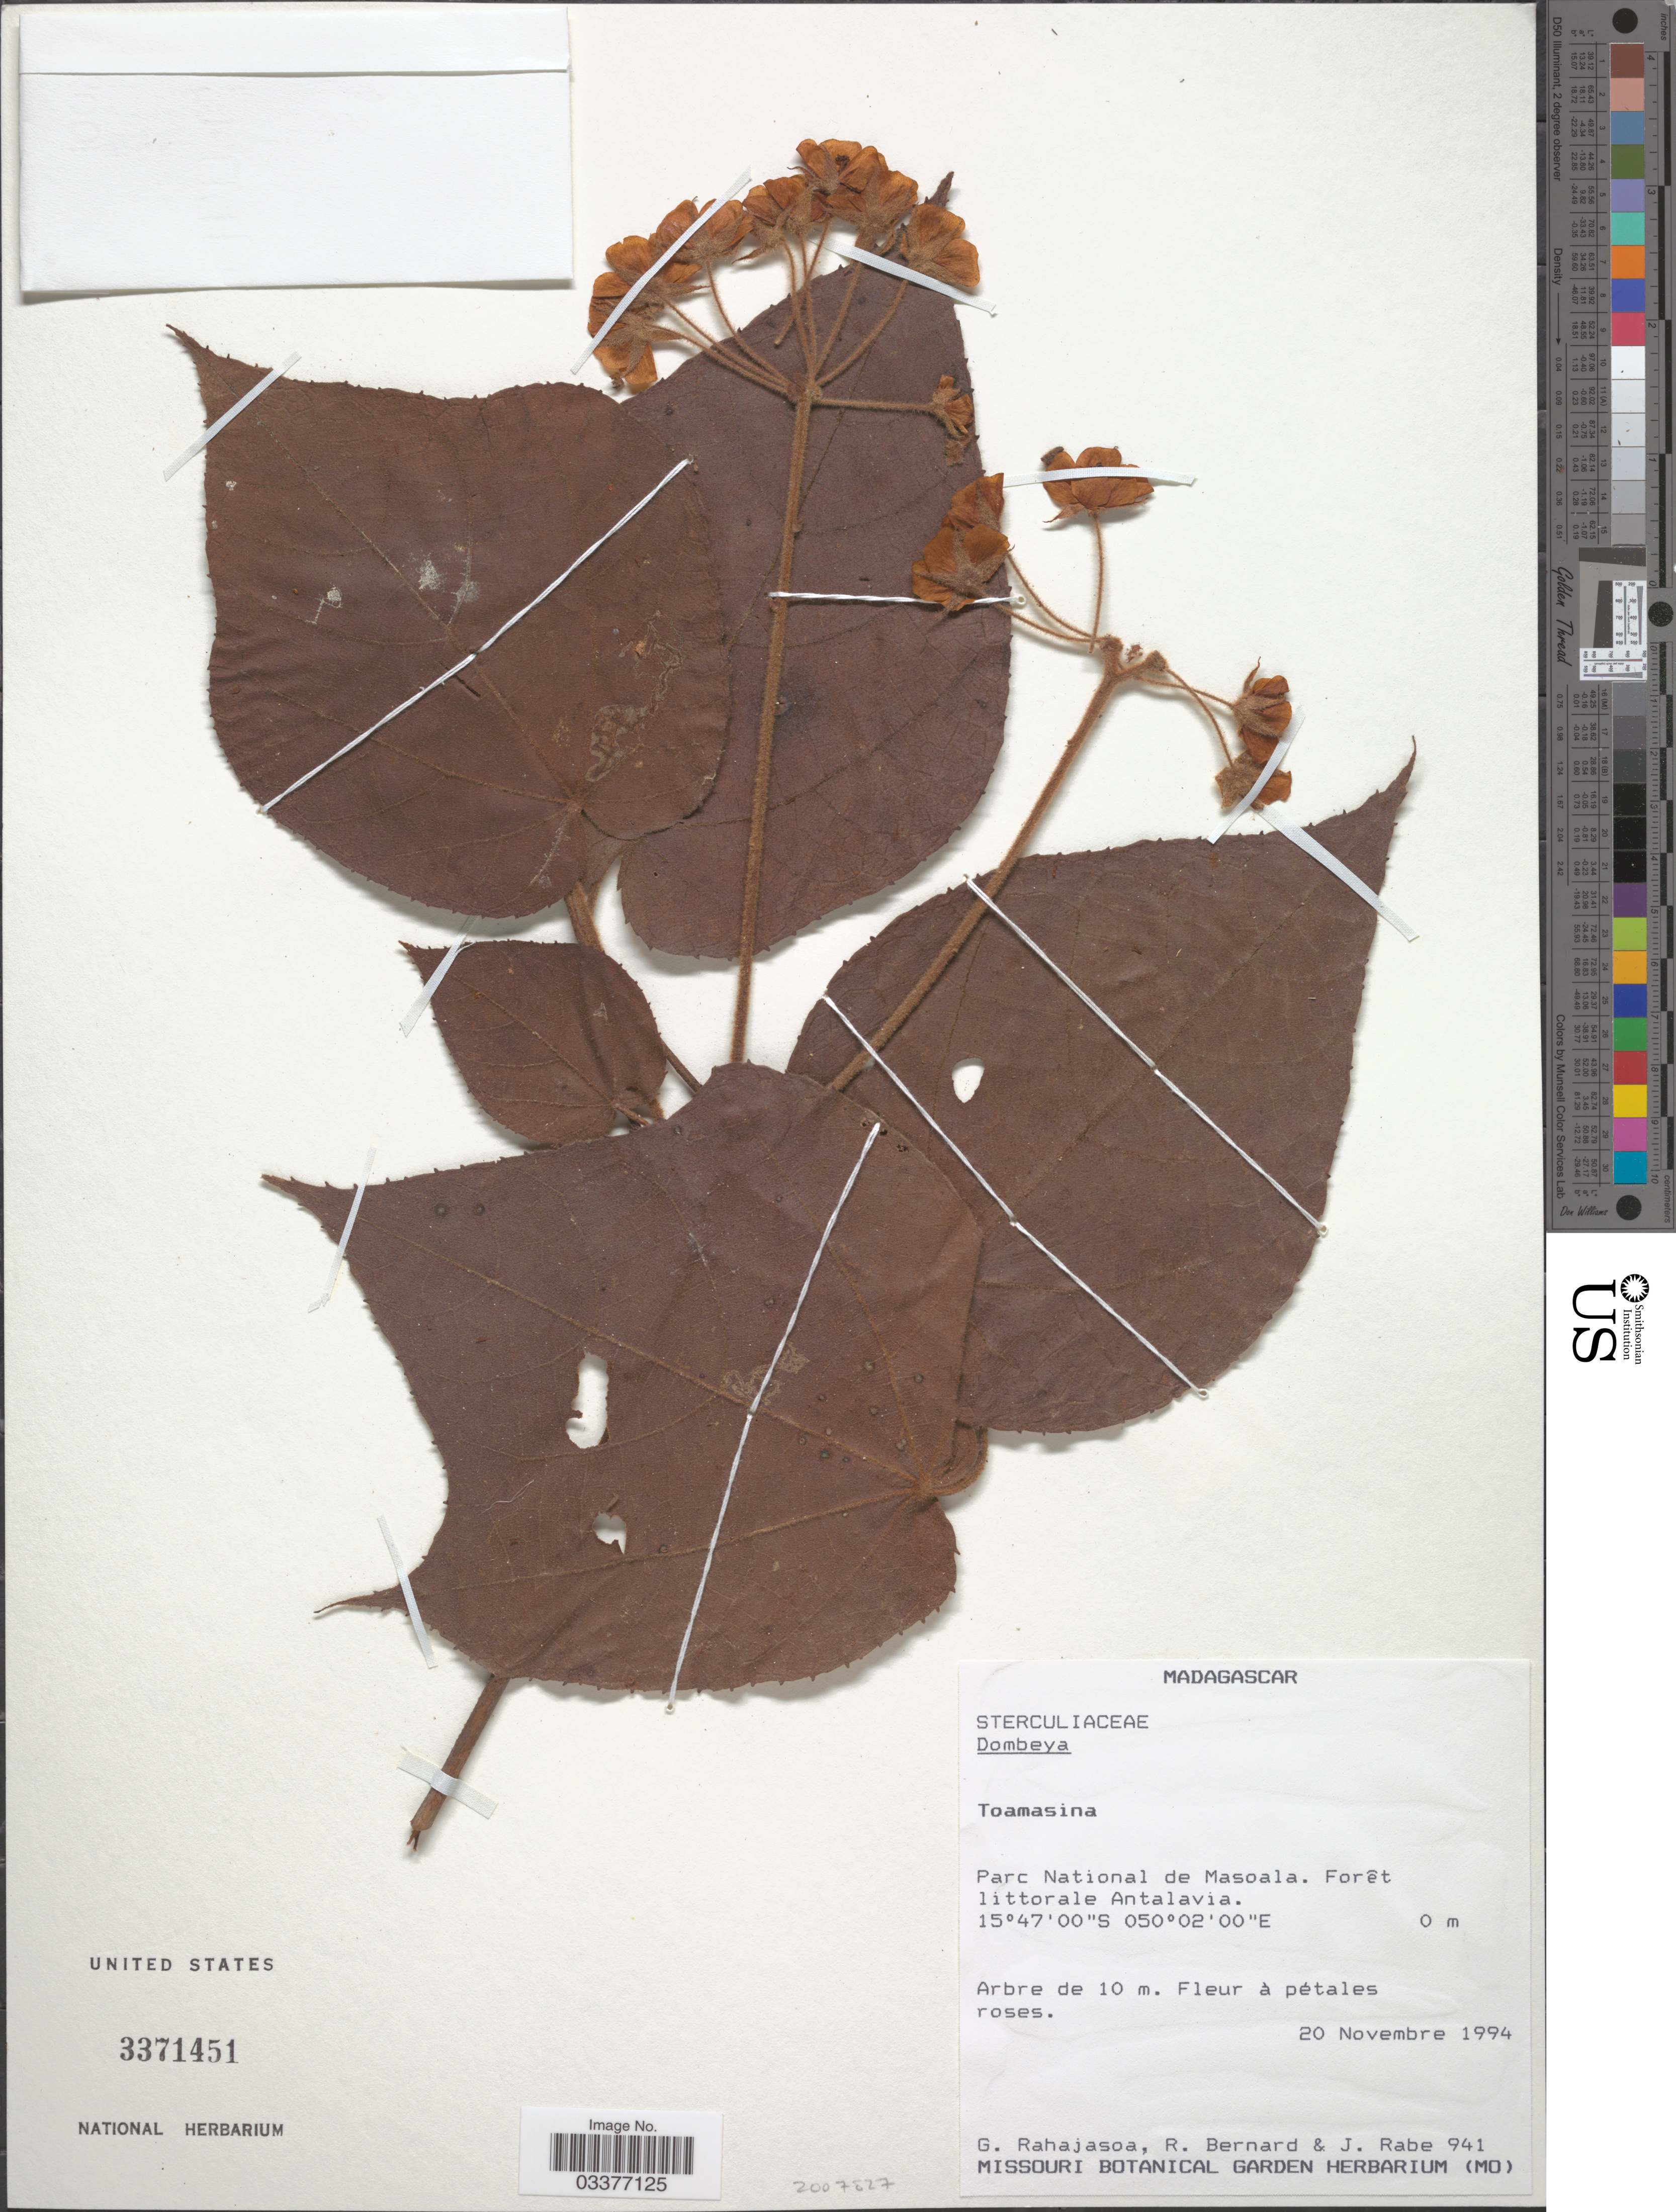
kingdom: Plantae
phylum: Tracheophyta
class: Magnoliopsida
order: Malvales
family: Malvaceae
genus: Dombeya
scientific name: Dombeya sp.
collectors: G. Rahajasoa, R. Bernard & J. Rabe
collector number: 941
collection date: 1994-11-20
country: Madagascar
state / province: Analanjirofo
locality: Parc National de Masoala. Forêt littorale Antalavia.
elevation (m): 0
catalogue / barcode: US 3371451